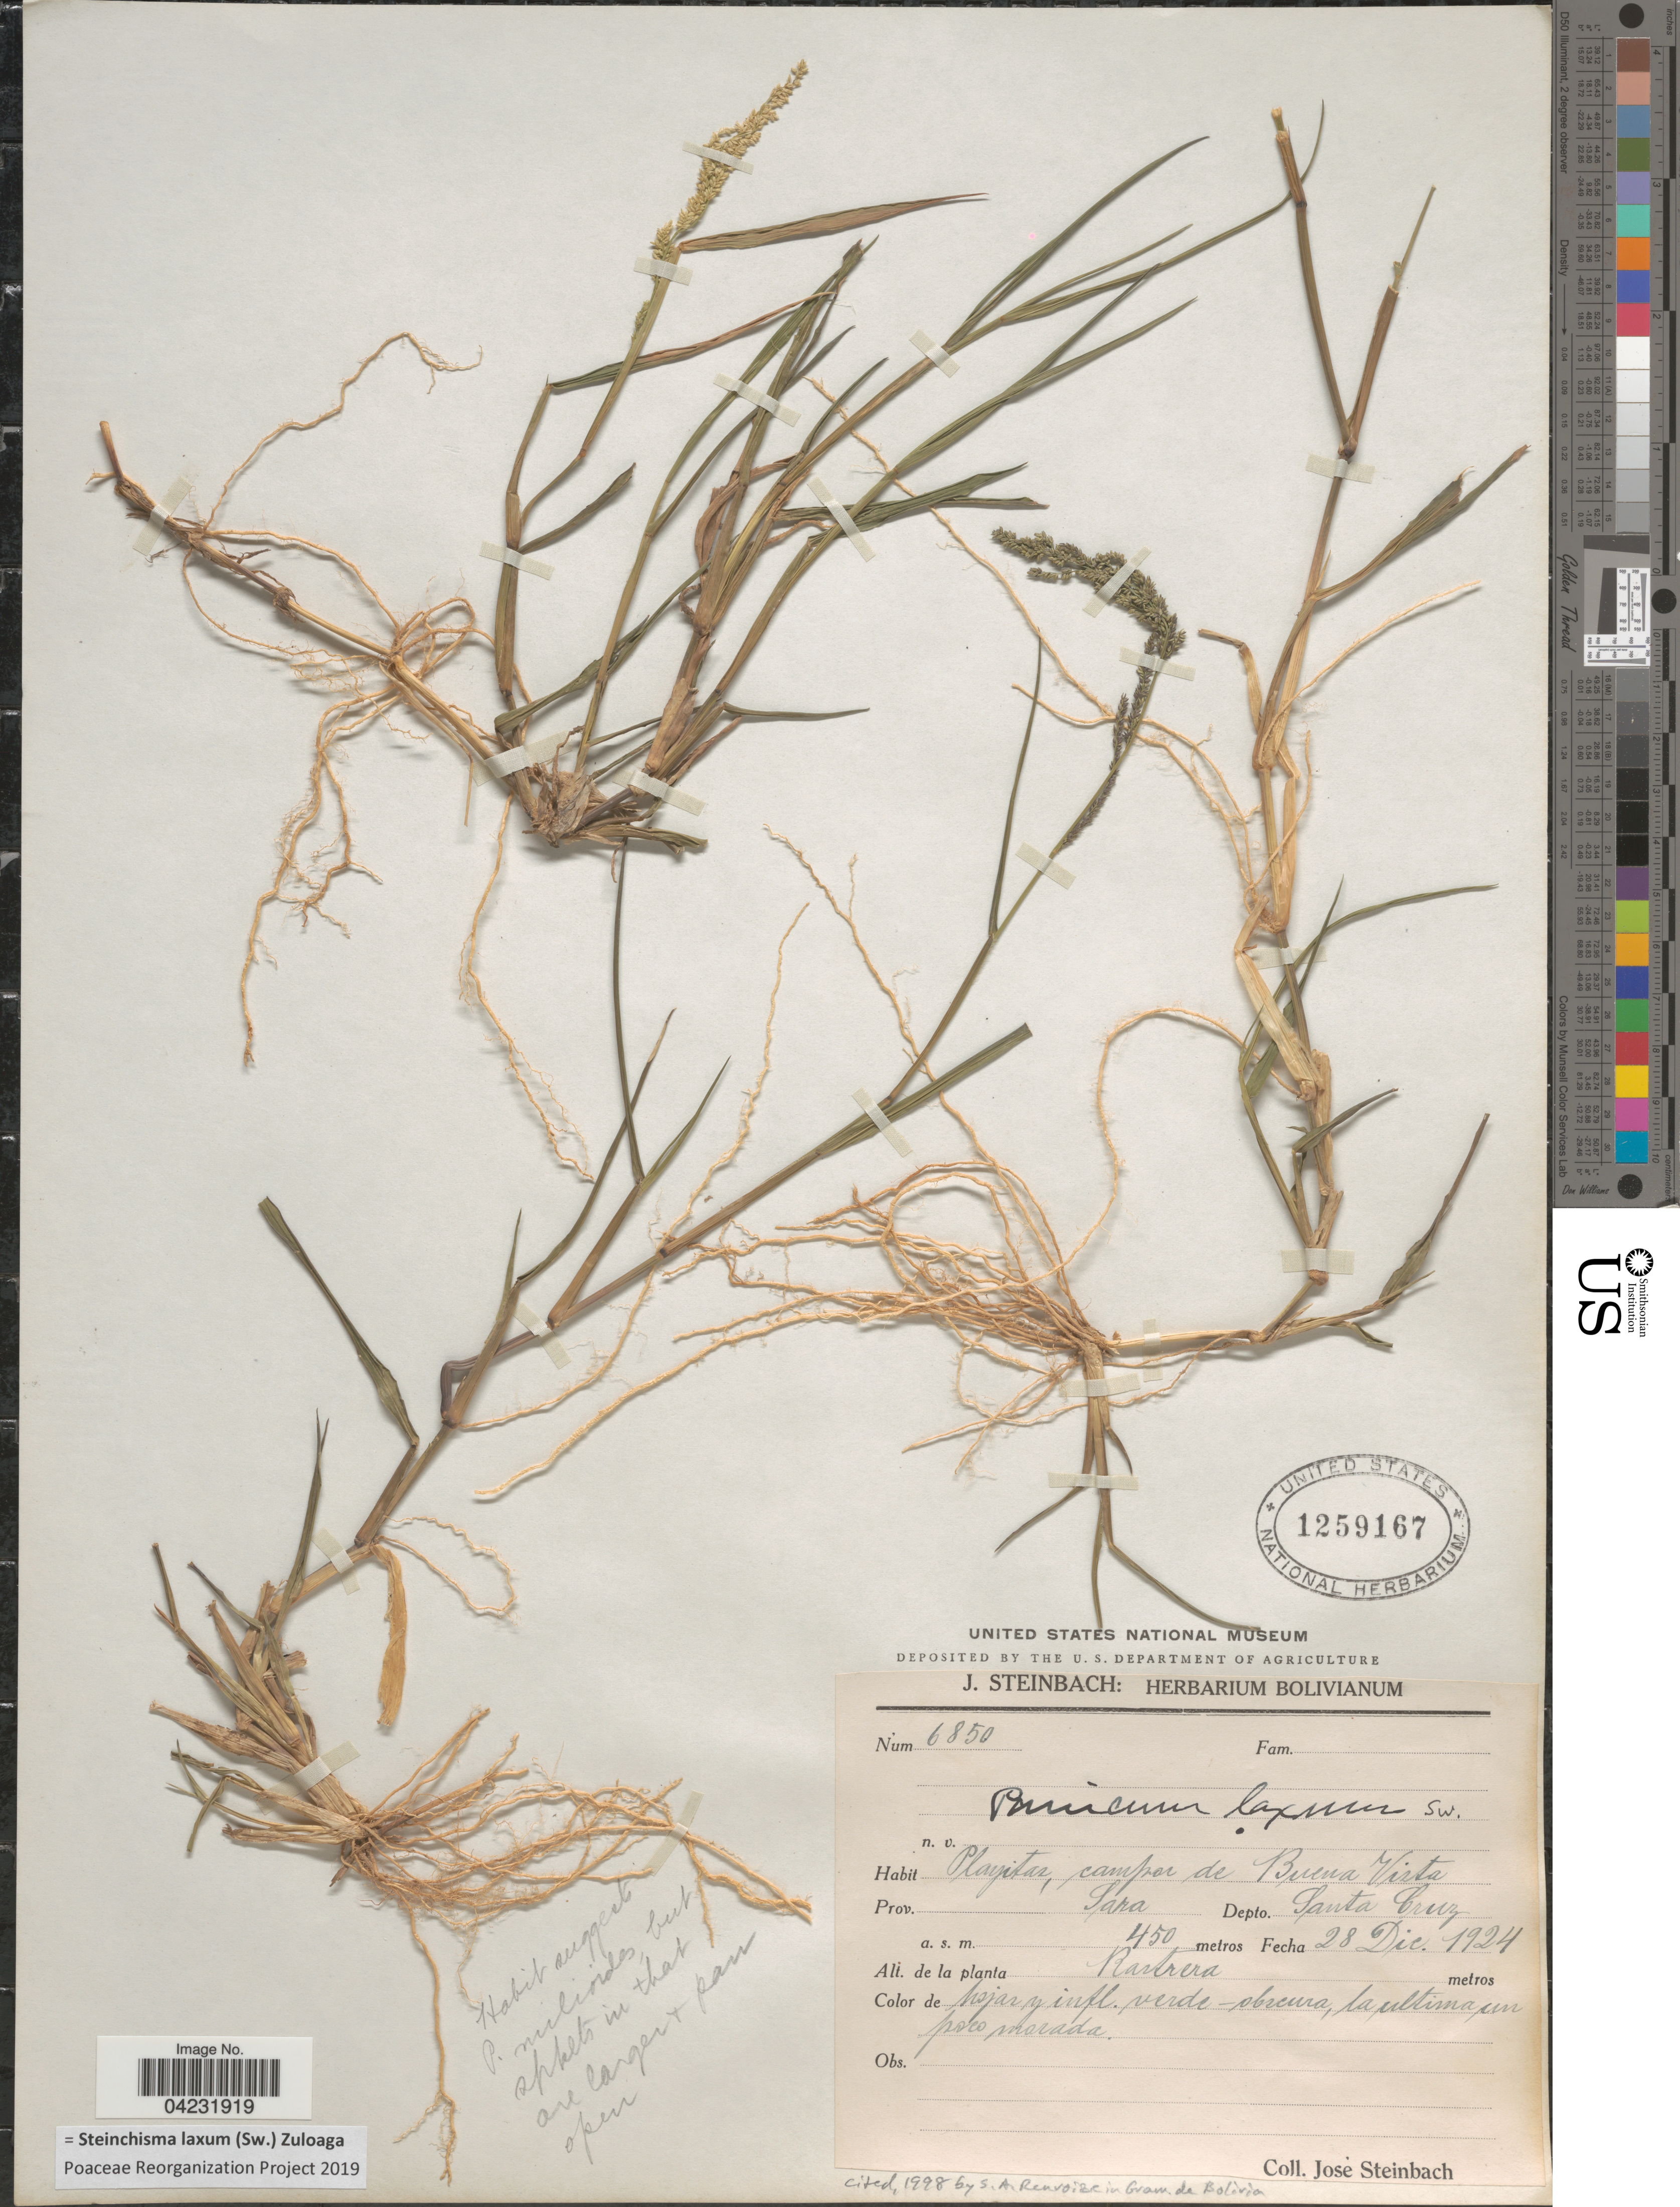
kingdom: Plantae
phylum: Tracheophyta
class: Liliopsida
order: Poales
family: Poaceae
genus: Steinchisma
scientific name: Steinchisma laxum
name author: (Sw.) Zuloaga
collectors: J. Steinbach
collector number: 6850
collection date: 1924-12-28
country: Bolivia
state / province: Santa Cruz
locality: Playitas, campos de Buena Vista. Prov. Sara. Depto. Santa Cruz.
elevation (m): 450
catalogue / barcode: US 1259167